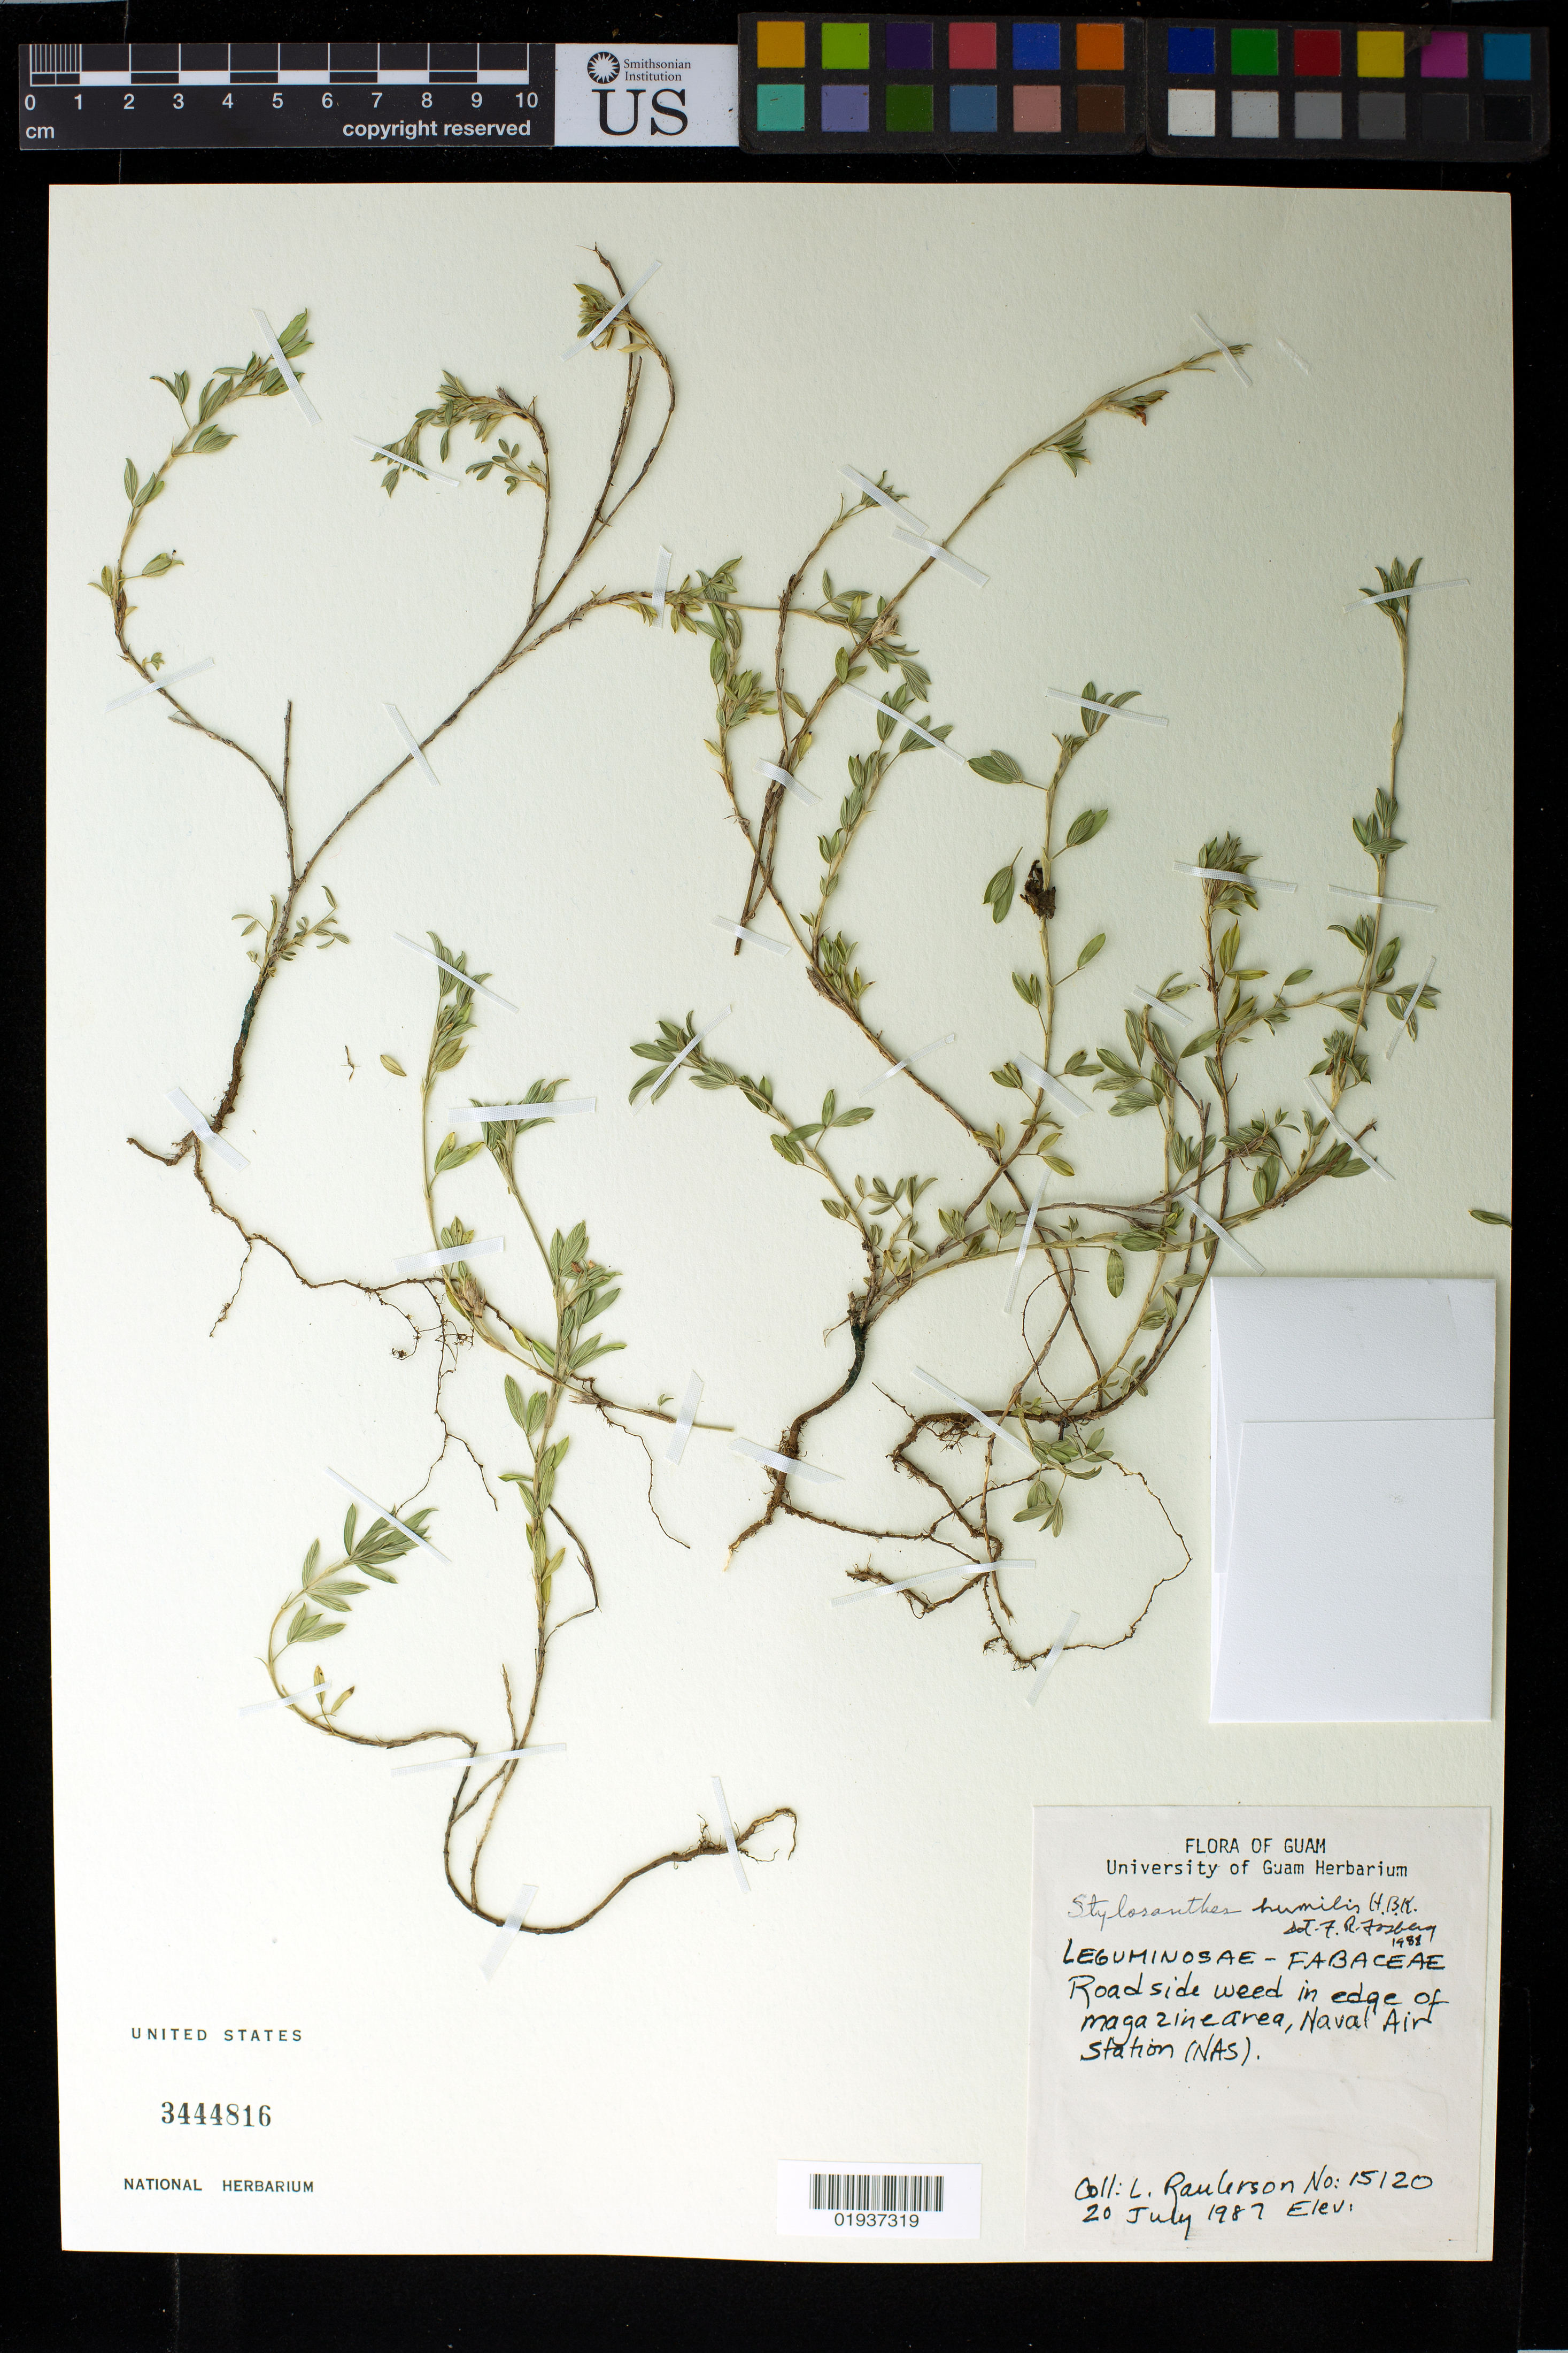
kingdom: Plantae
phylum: Tracheophyta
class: Magnoliopsida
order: Fabales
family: Fabaceae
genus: Stylosanthes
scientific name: Stylosanthes humilis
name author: Kunth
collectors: L. Raulerson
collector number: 15120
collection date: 1987-07-20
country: Guam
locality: Edge of magazine area, Naval Air Station (NAS)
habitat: Roadside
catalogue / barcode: US 3444816